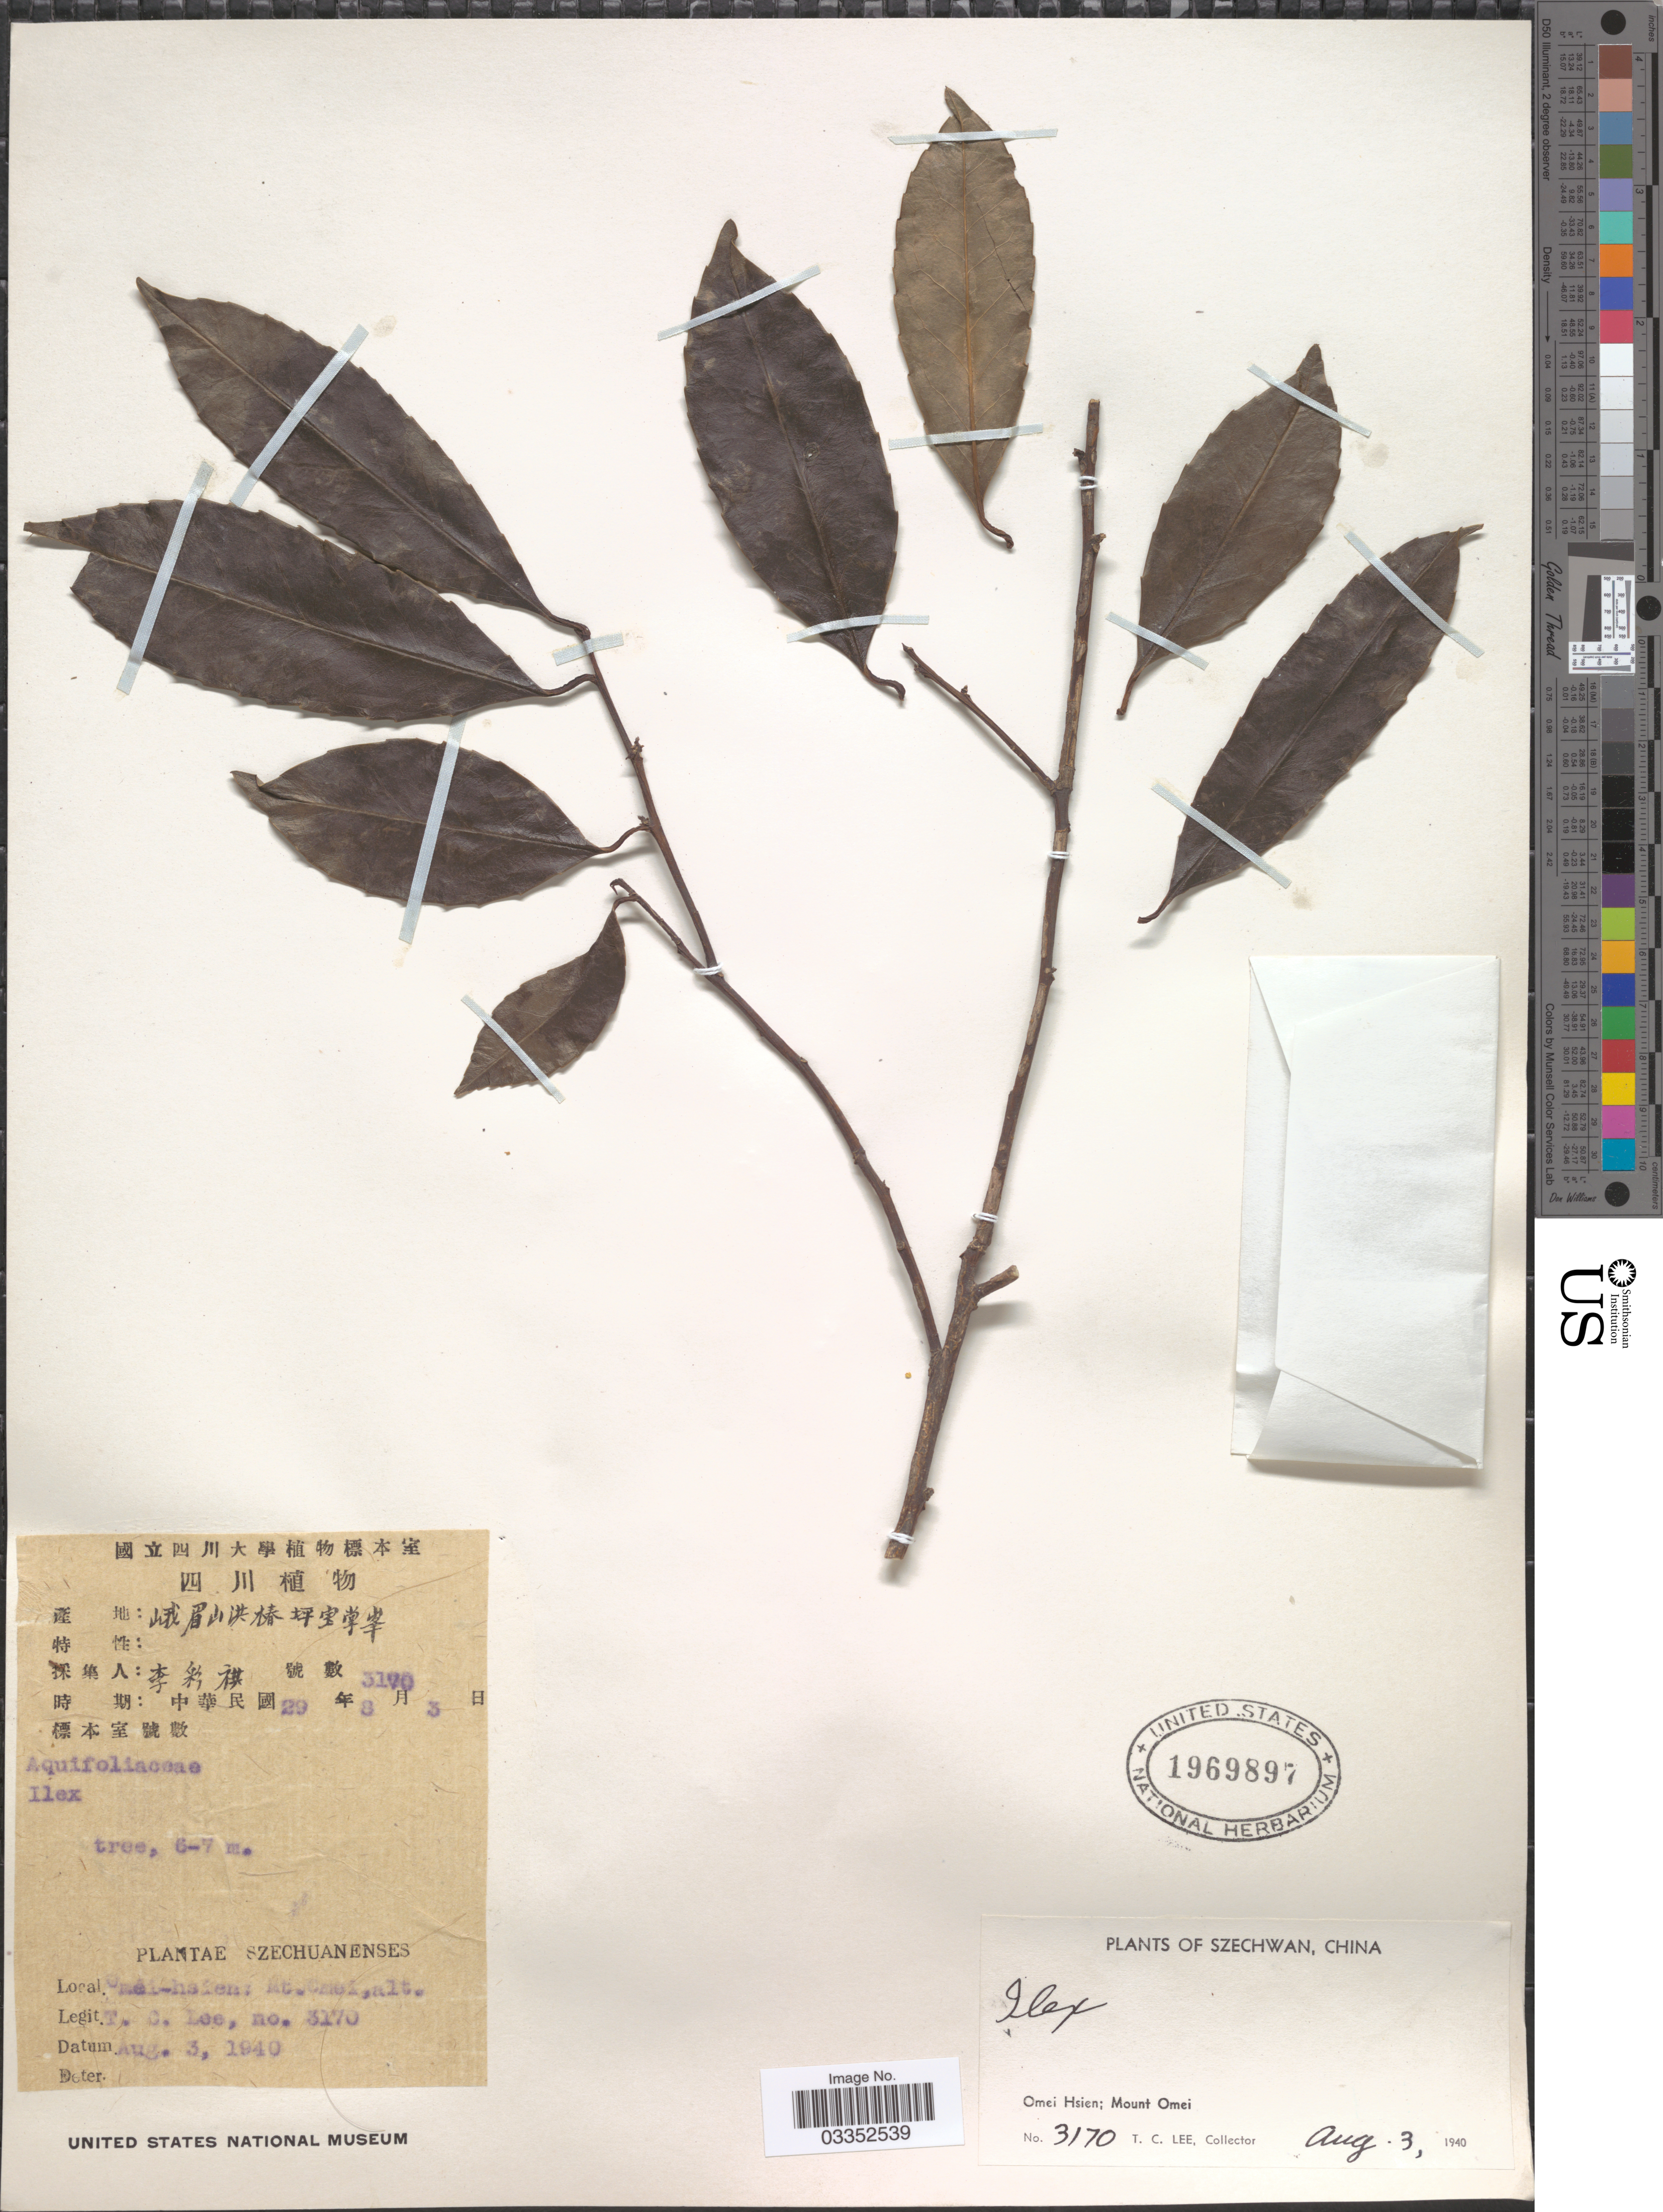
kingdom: Plantae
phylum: Tracheophyta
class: Magnoliopsida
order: Aquifoliales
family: Aquifoliaceae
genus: Ilex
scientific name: Ilex sp.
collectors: T. Lee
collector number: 3170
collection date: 1940-08-03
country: China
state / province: Sichuan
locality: Szechwan, Omei Hsien; Mount Omei.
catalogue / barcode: US 1969897